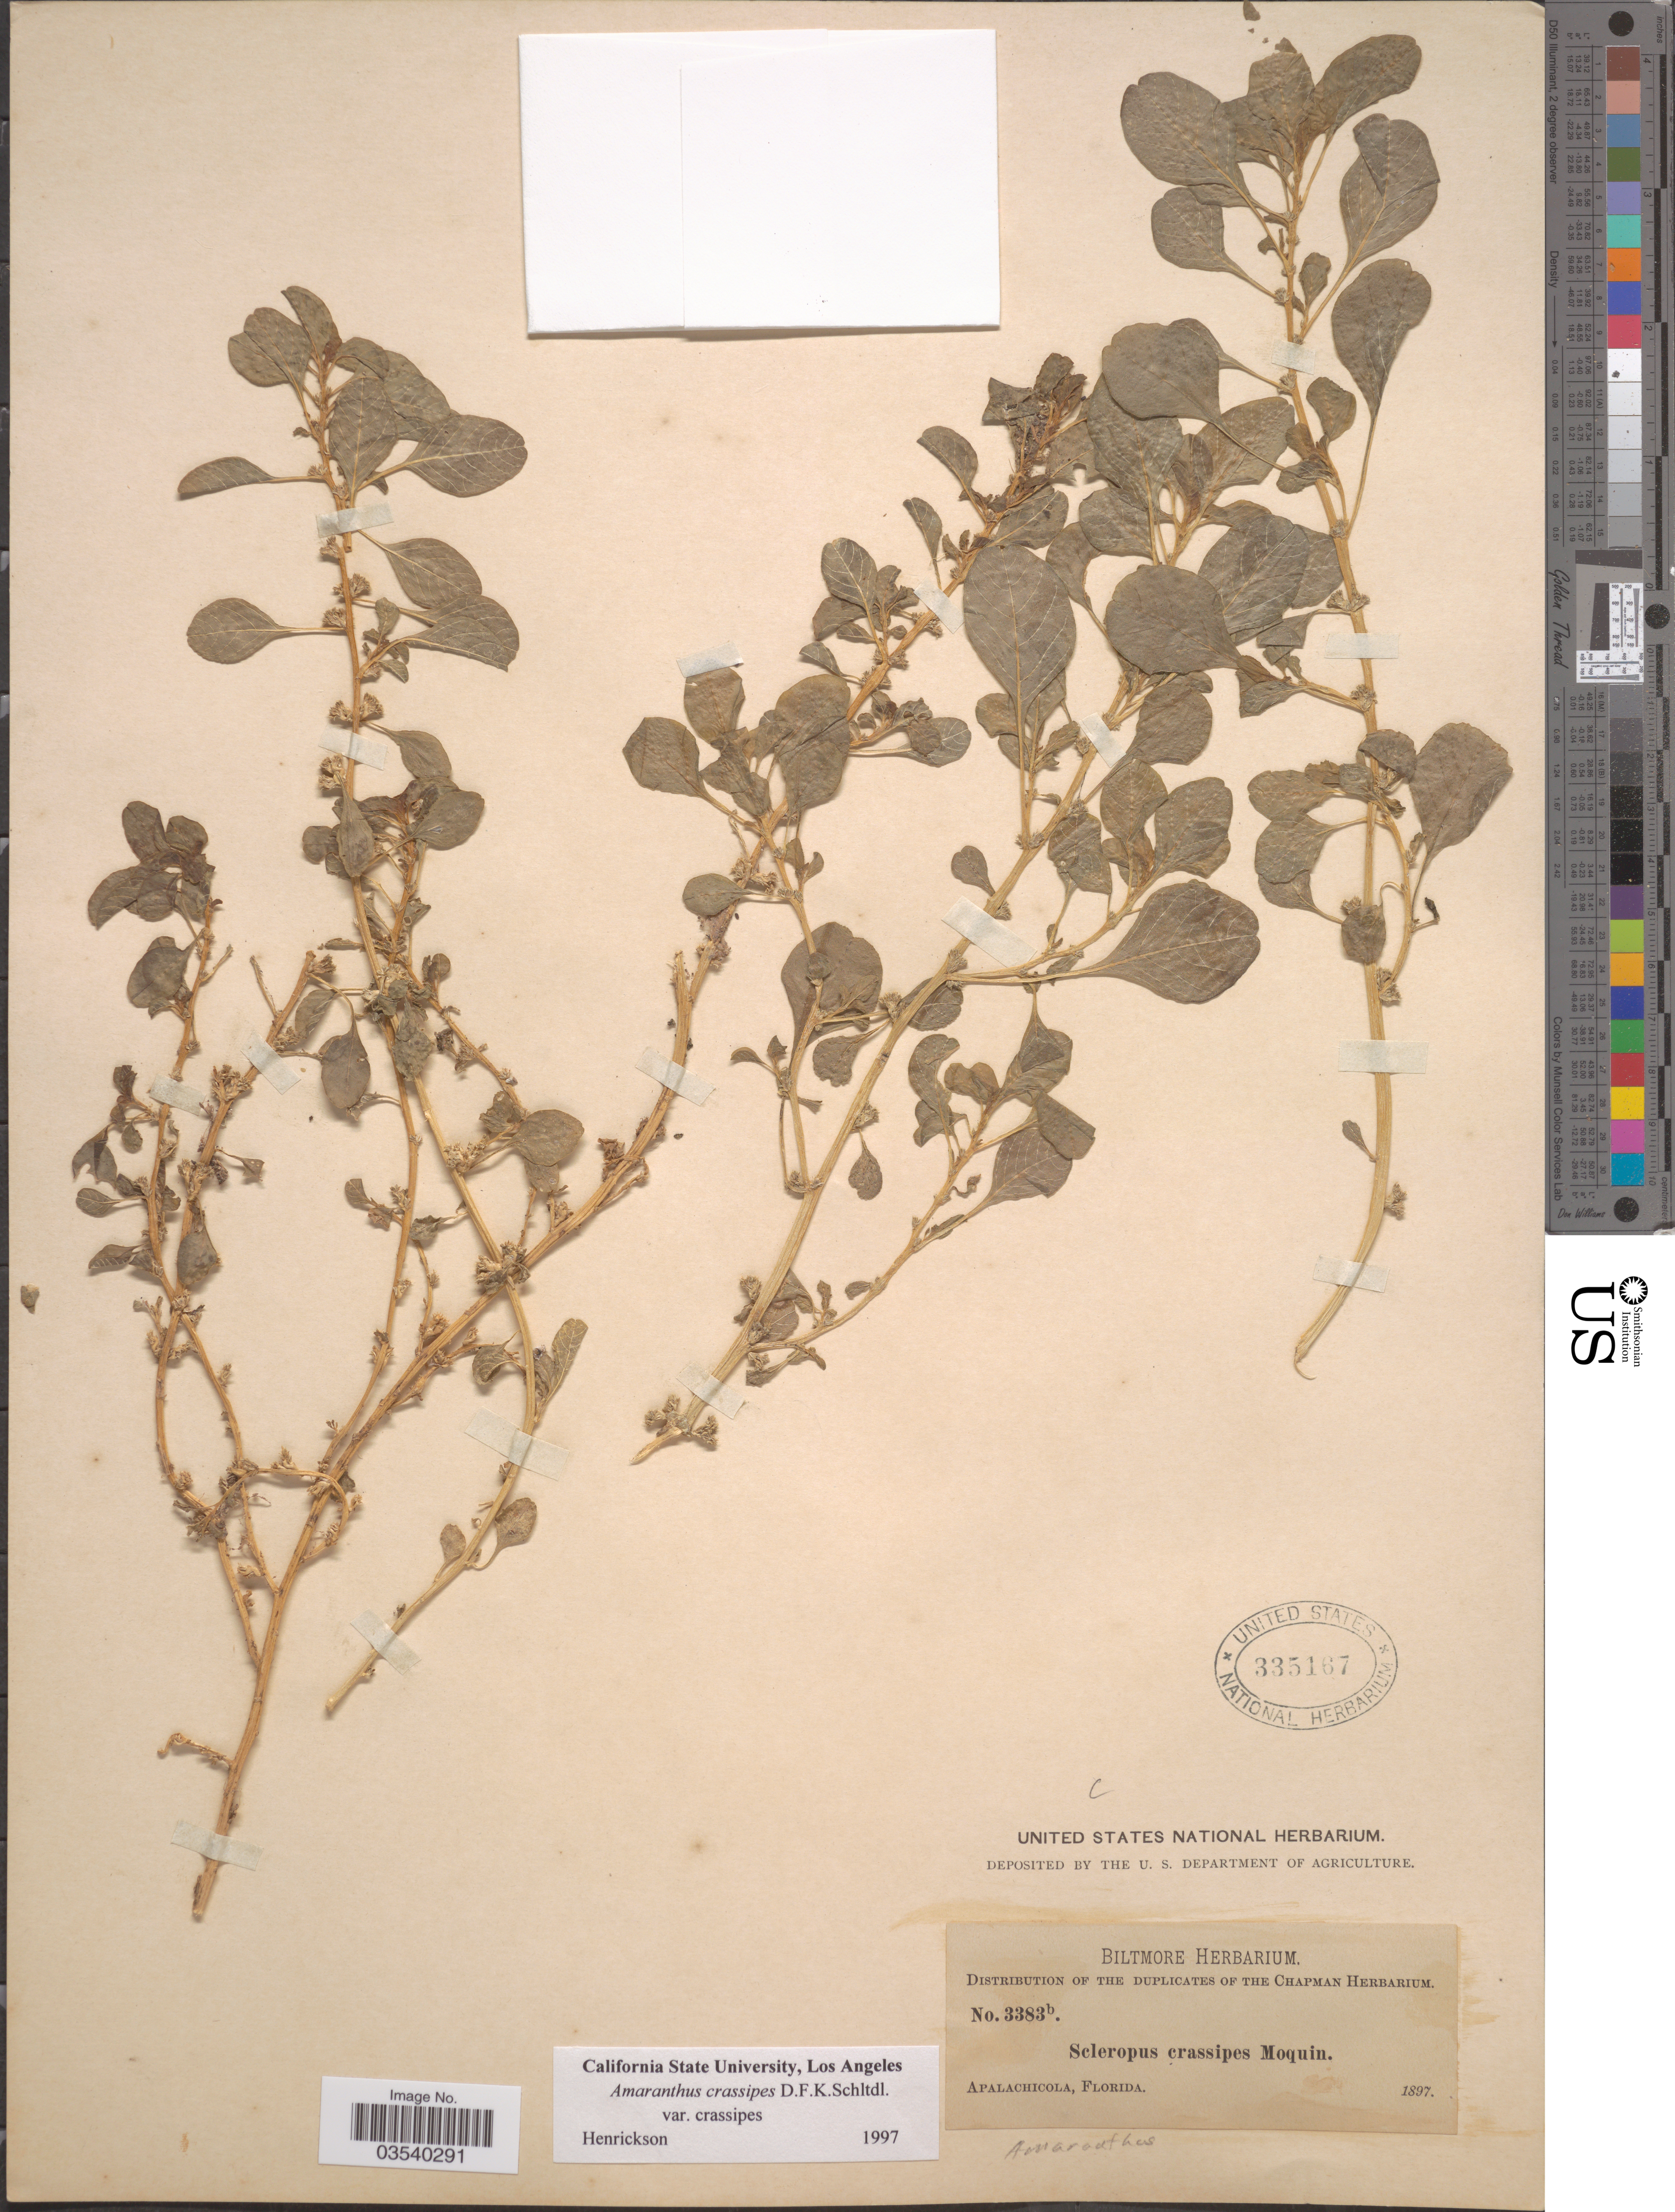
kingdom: Plantae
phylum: Tracheophyta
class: Magnoliopsida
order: Caryophyllales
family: Amaranthaceae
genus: Amaranthus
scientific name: Amaranthus crassipes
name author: Schltdl.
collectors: ex herb. Biltmore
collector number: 3383b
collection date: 1897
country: United States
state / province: Florida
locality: Apalachicola.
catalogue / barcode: US 335167